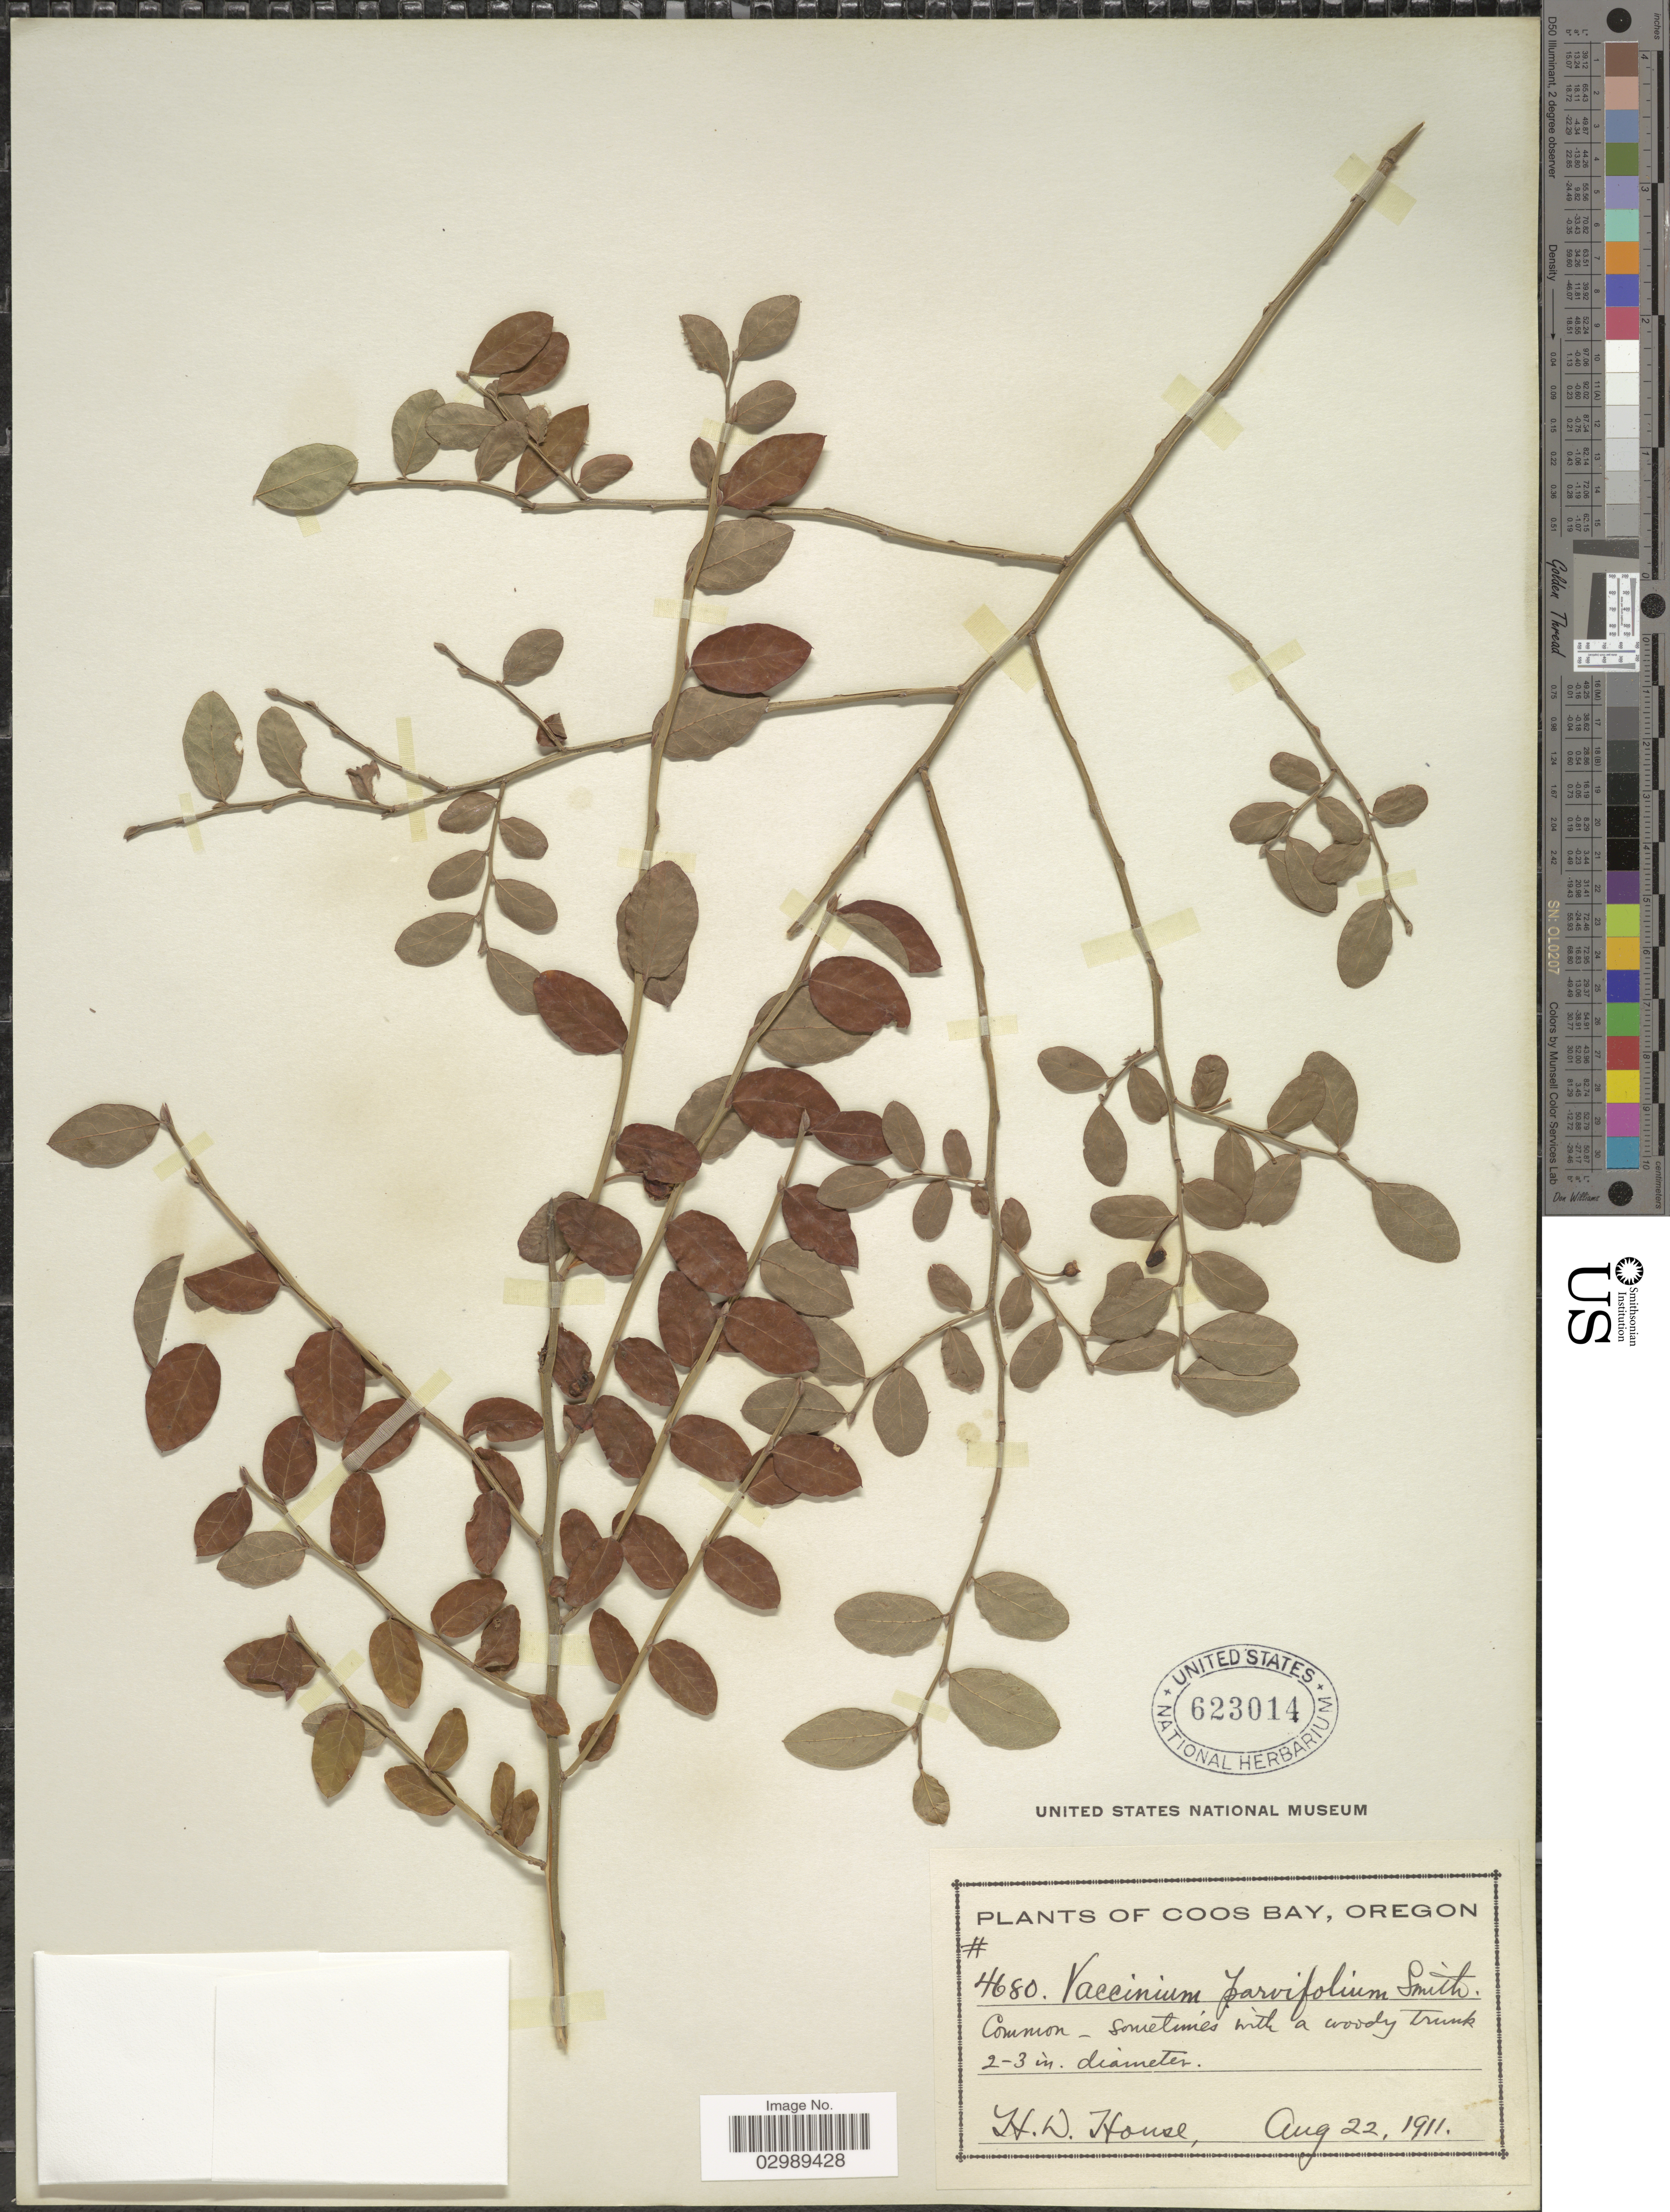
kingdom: Plantae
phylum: Tracheophyta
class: Magnoliopsida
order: Ericales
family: Ericaceae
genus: Vaccinium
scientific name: Vaccinium parvifolium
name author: Small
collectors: H. D. House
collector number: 4680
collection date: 1911-08-22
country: United States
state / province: Oregon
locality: Coos Bay.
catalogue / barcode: US 623014